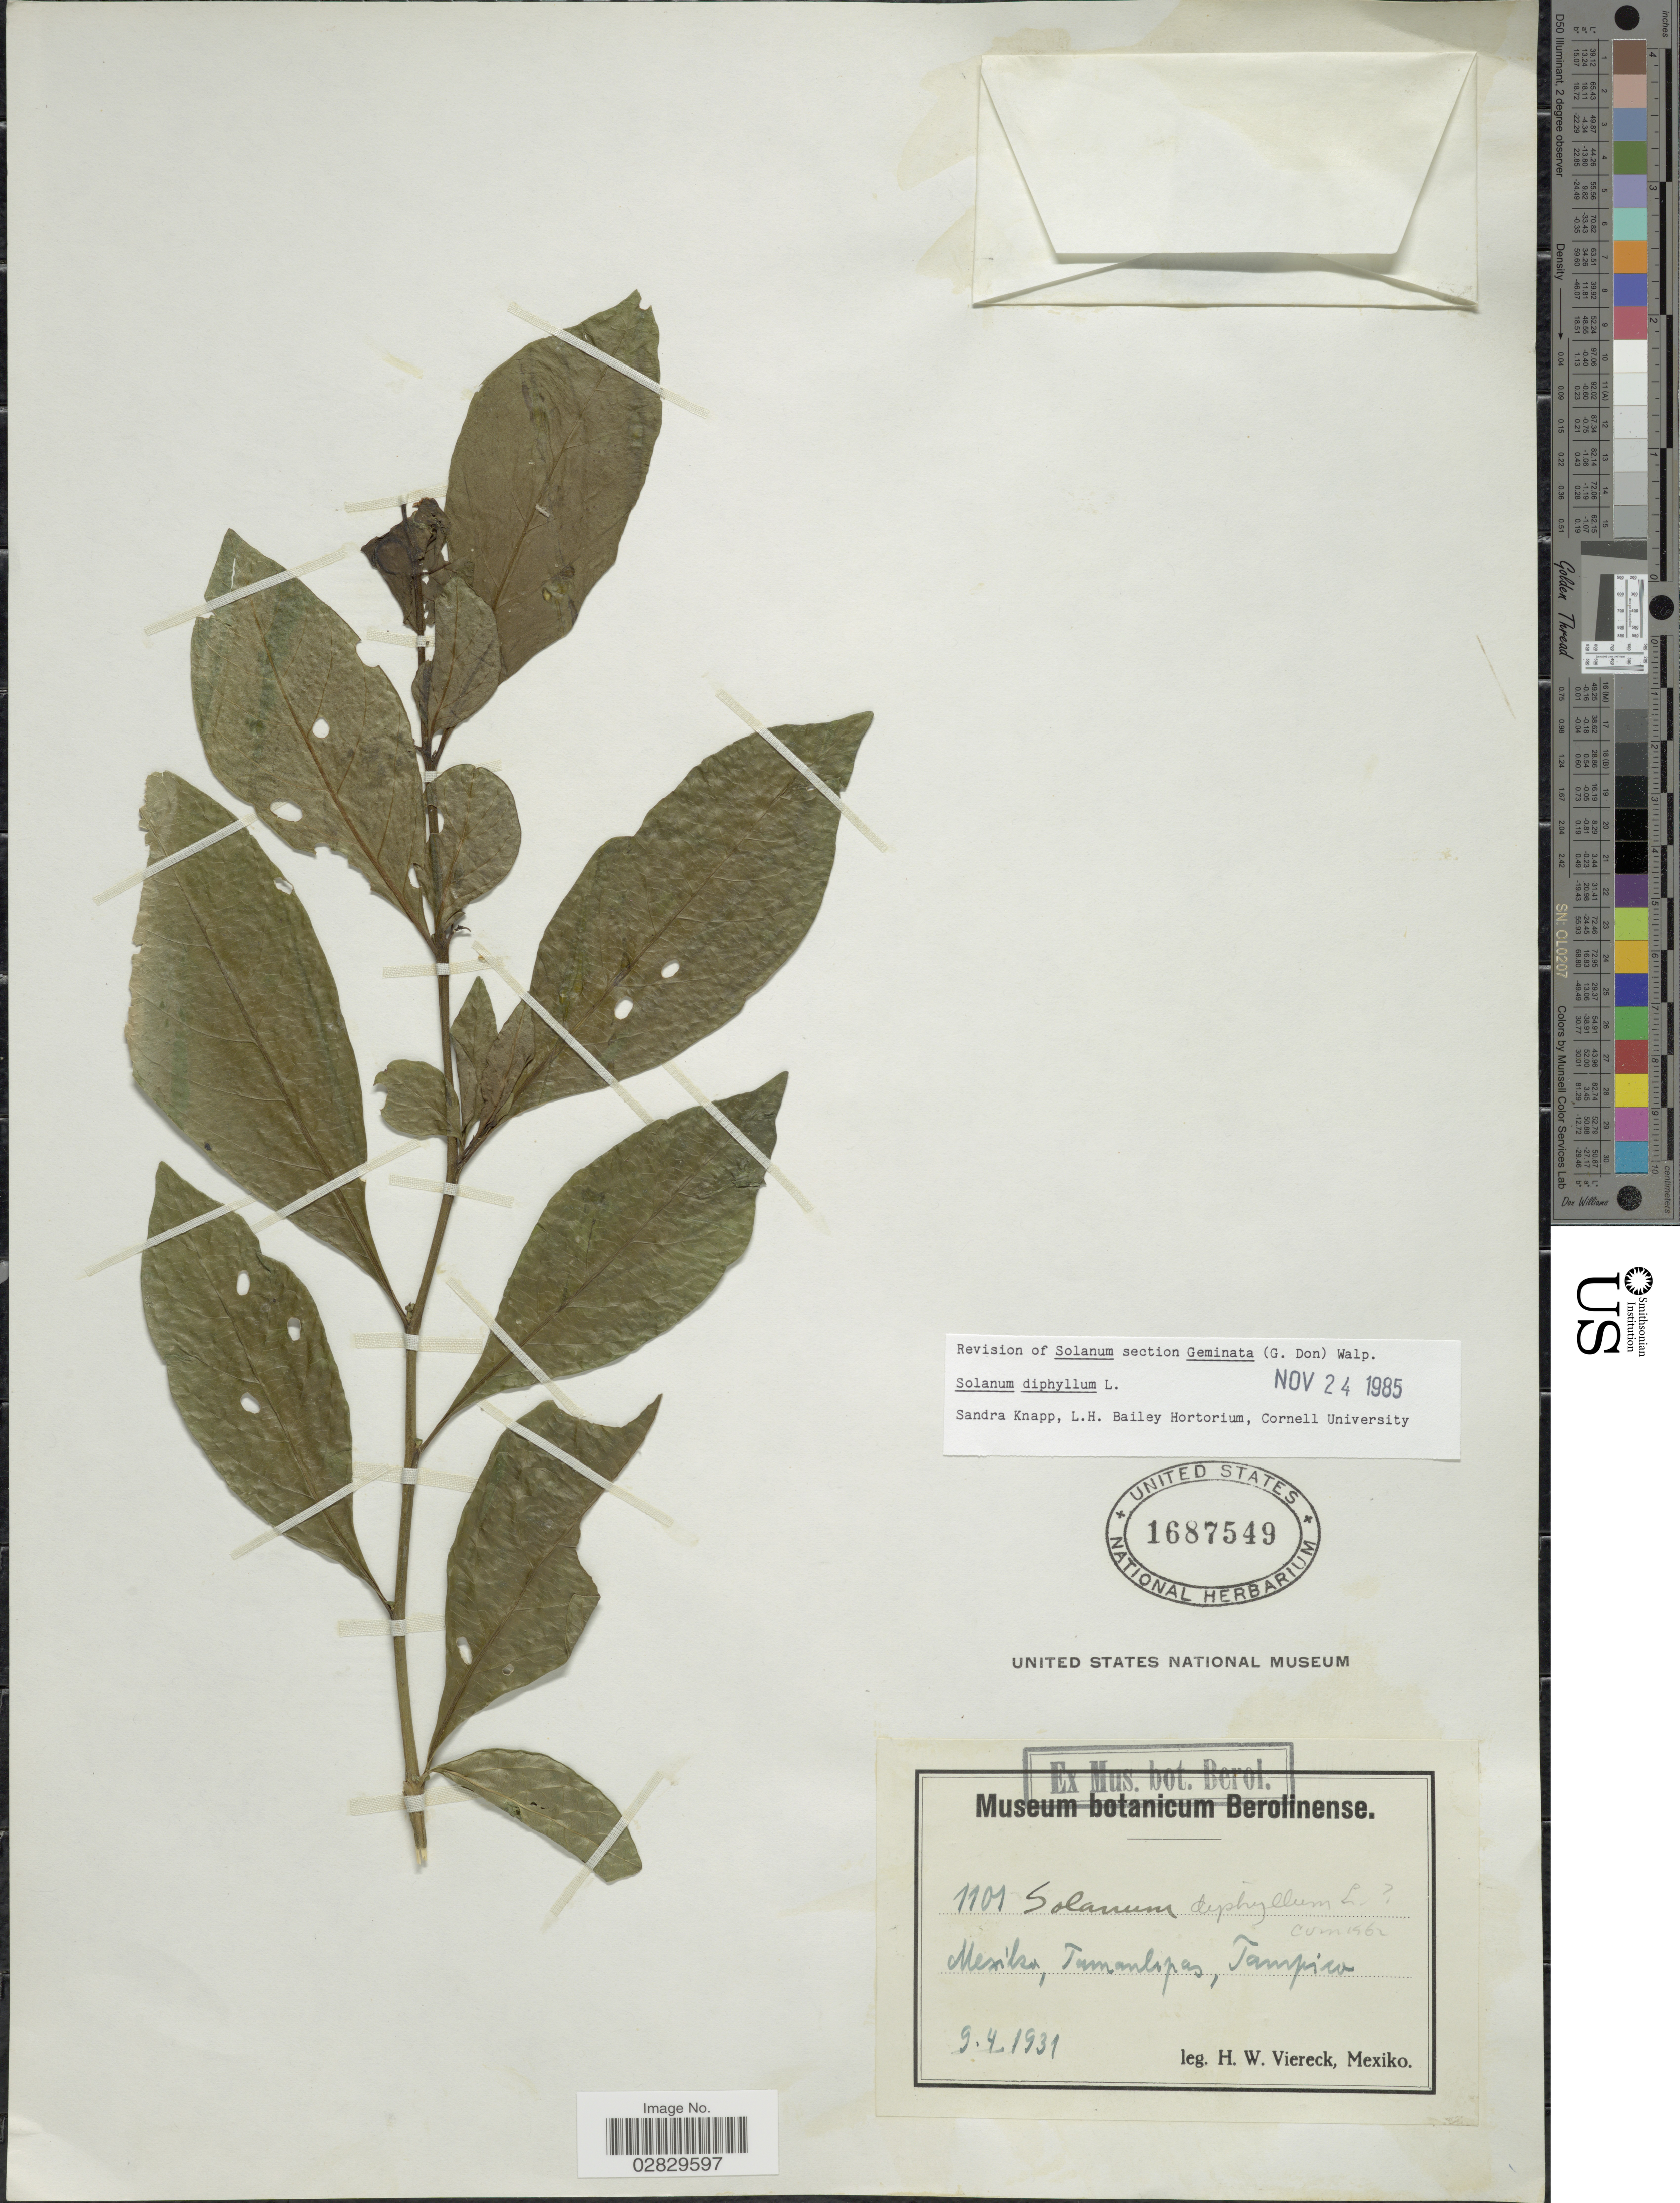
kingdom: Plantae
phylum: Tracheophyta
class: Magnoliopsida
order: Solanales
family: Solanaceae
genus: Solanum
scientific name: Solanum diphyllum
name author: L.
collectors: H. W. Viereck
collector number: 1101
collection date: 1931-04-09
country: Mexico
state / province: Tamaulipas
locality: Tampico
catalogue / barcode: US 1687549